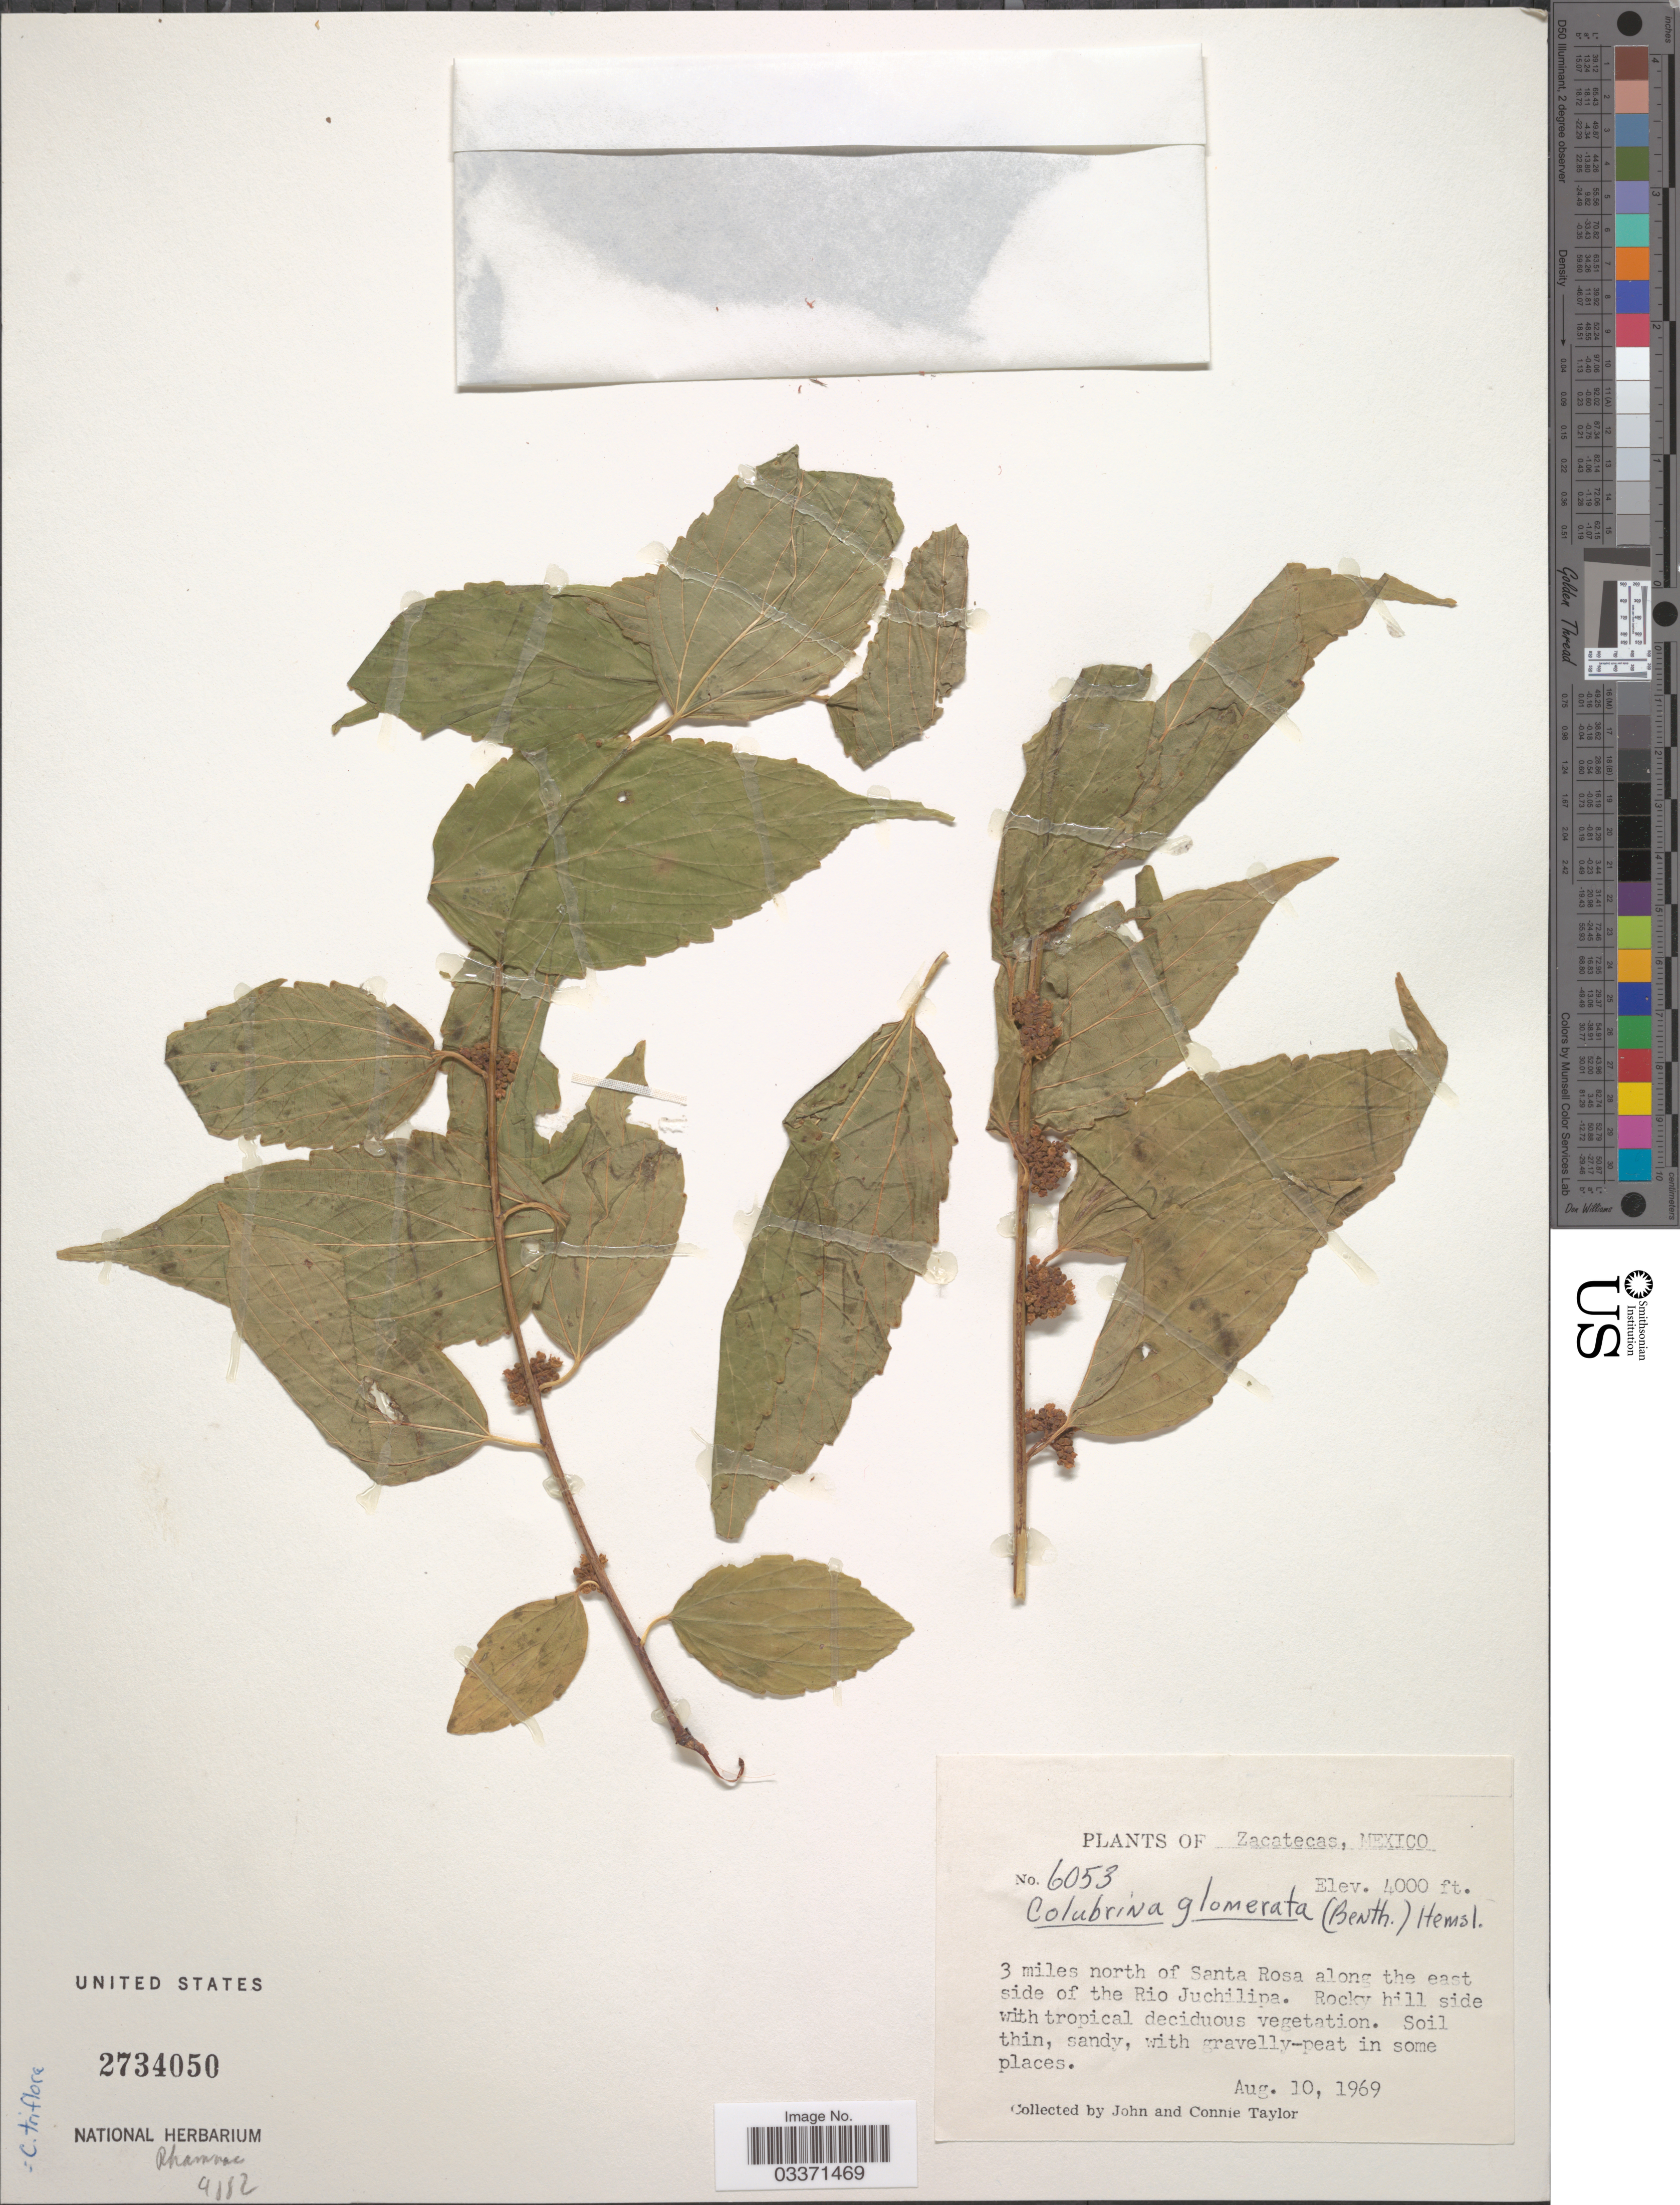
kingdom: Plantae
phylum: Tracheophyta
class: Magnoliopsida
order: Rosales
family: Rhamnaceae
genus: Colubrina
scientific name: Colubrina glabra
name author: S. Watson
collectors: J. Taylor & C. Taylor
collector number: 6053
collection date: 1969-08-10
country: Mexico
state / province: Zacatecas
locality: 3 miles north of Santa Rosa along the east side of the Rio Juchilipa.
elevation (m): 1219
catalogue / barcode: US 2734050